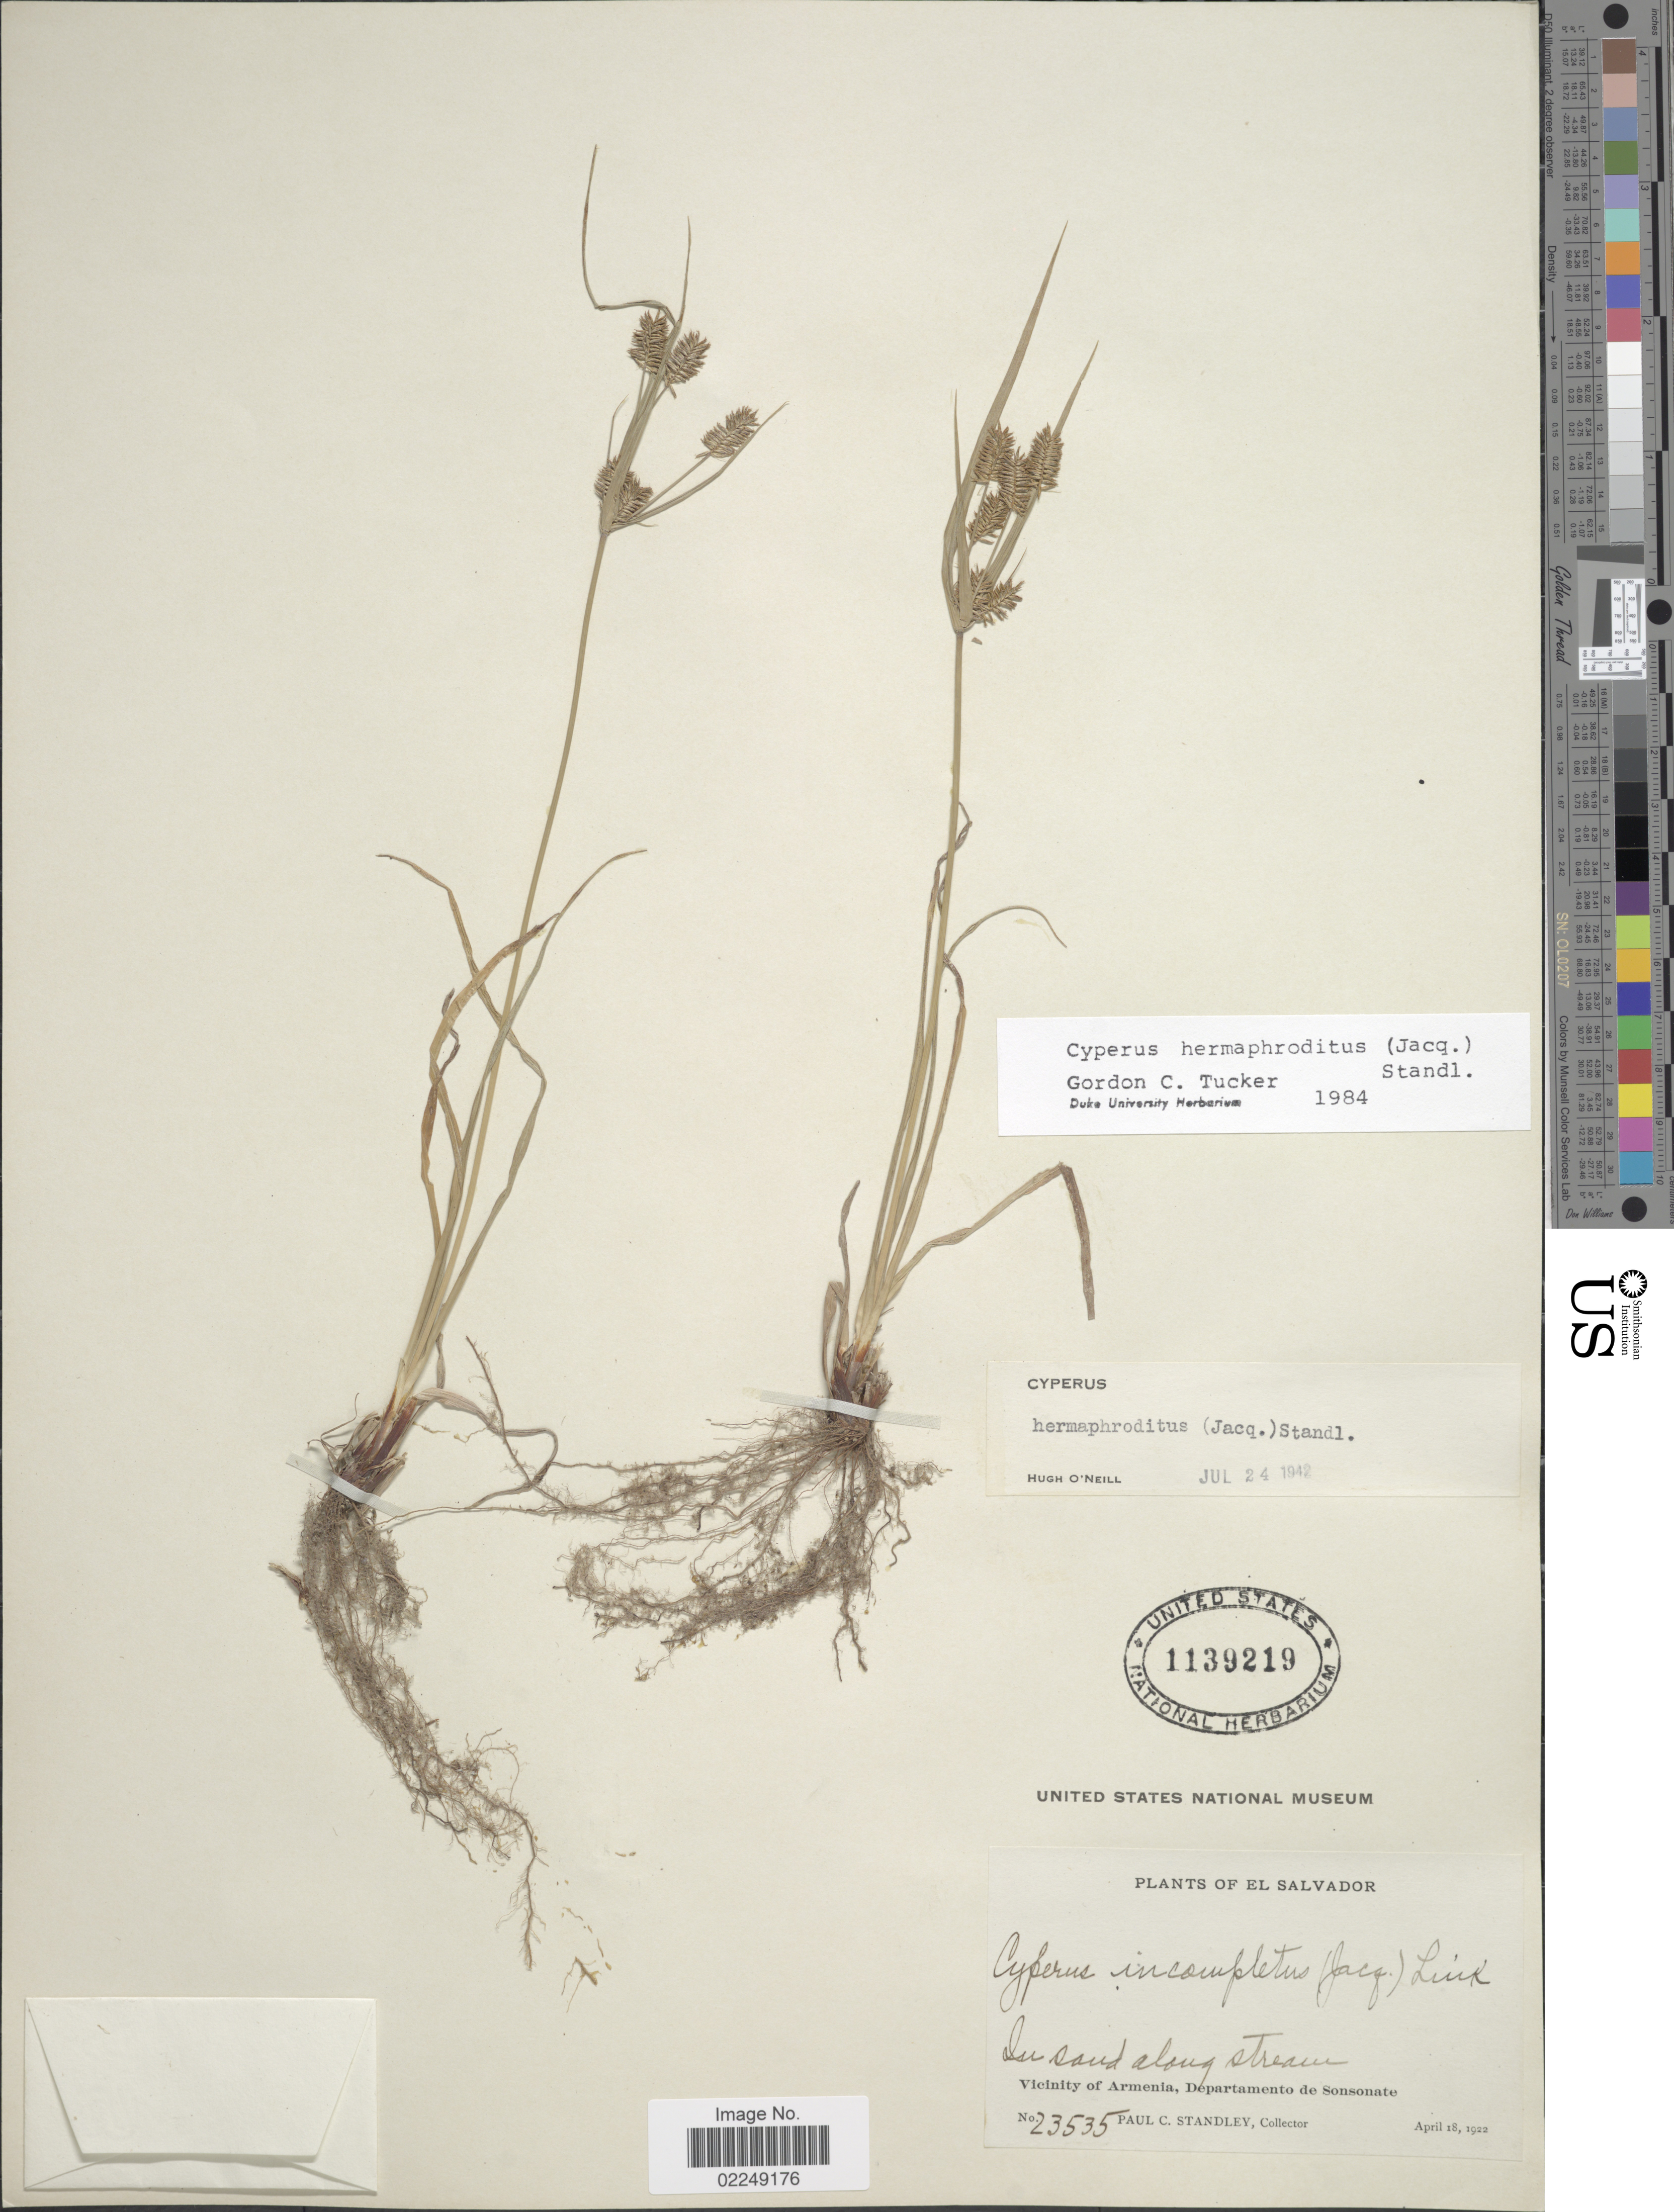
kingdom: Plantae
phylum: Tracheophyta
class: Liliopsida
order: Poales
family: Cyperaceae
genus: Cyperus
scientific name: Cyperus hermaphroditus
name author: (Jacq.) Standl.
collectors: P. C. Standley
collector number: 23535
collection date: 1922-04-18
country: El Salvador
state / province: Sonsonate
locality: Vicinity of Armenia, Department of Sonsonate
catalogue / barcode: US 1139219